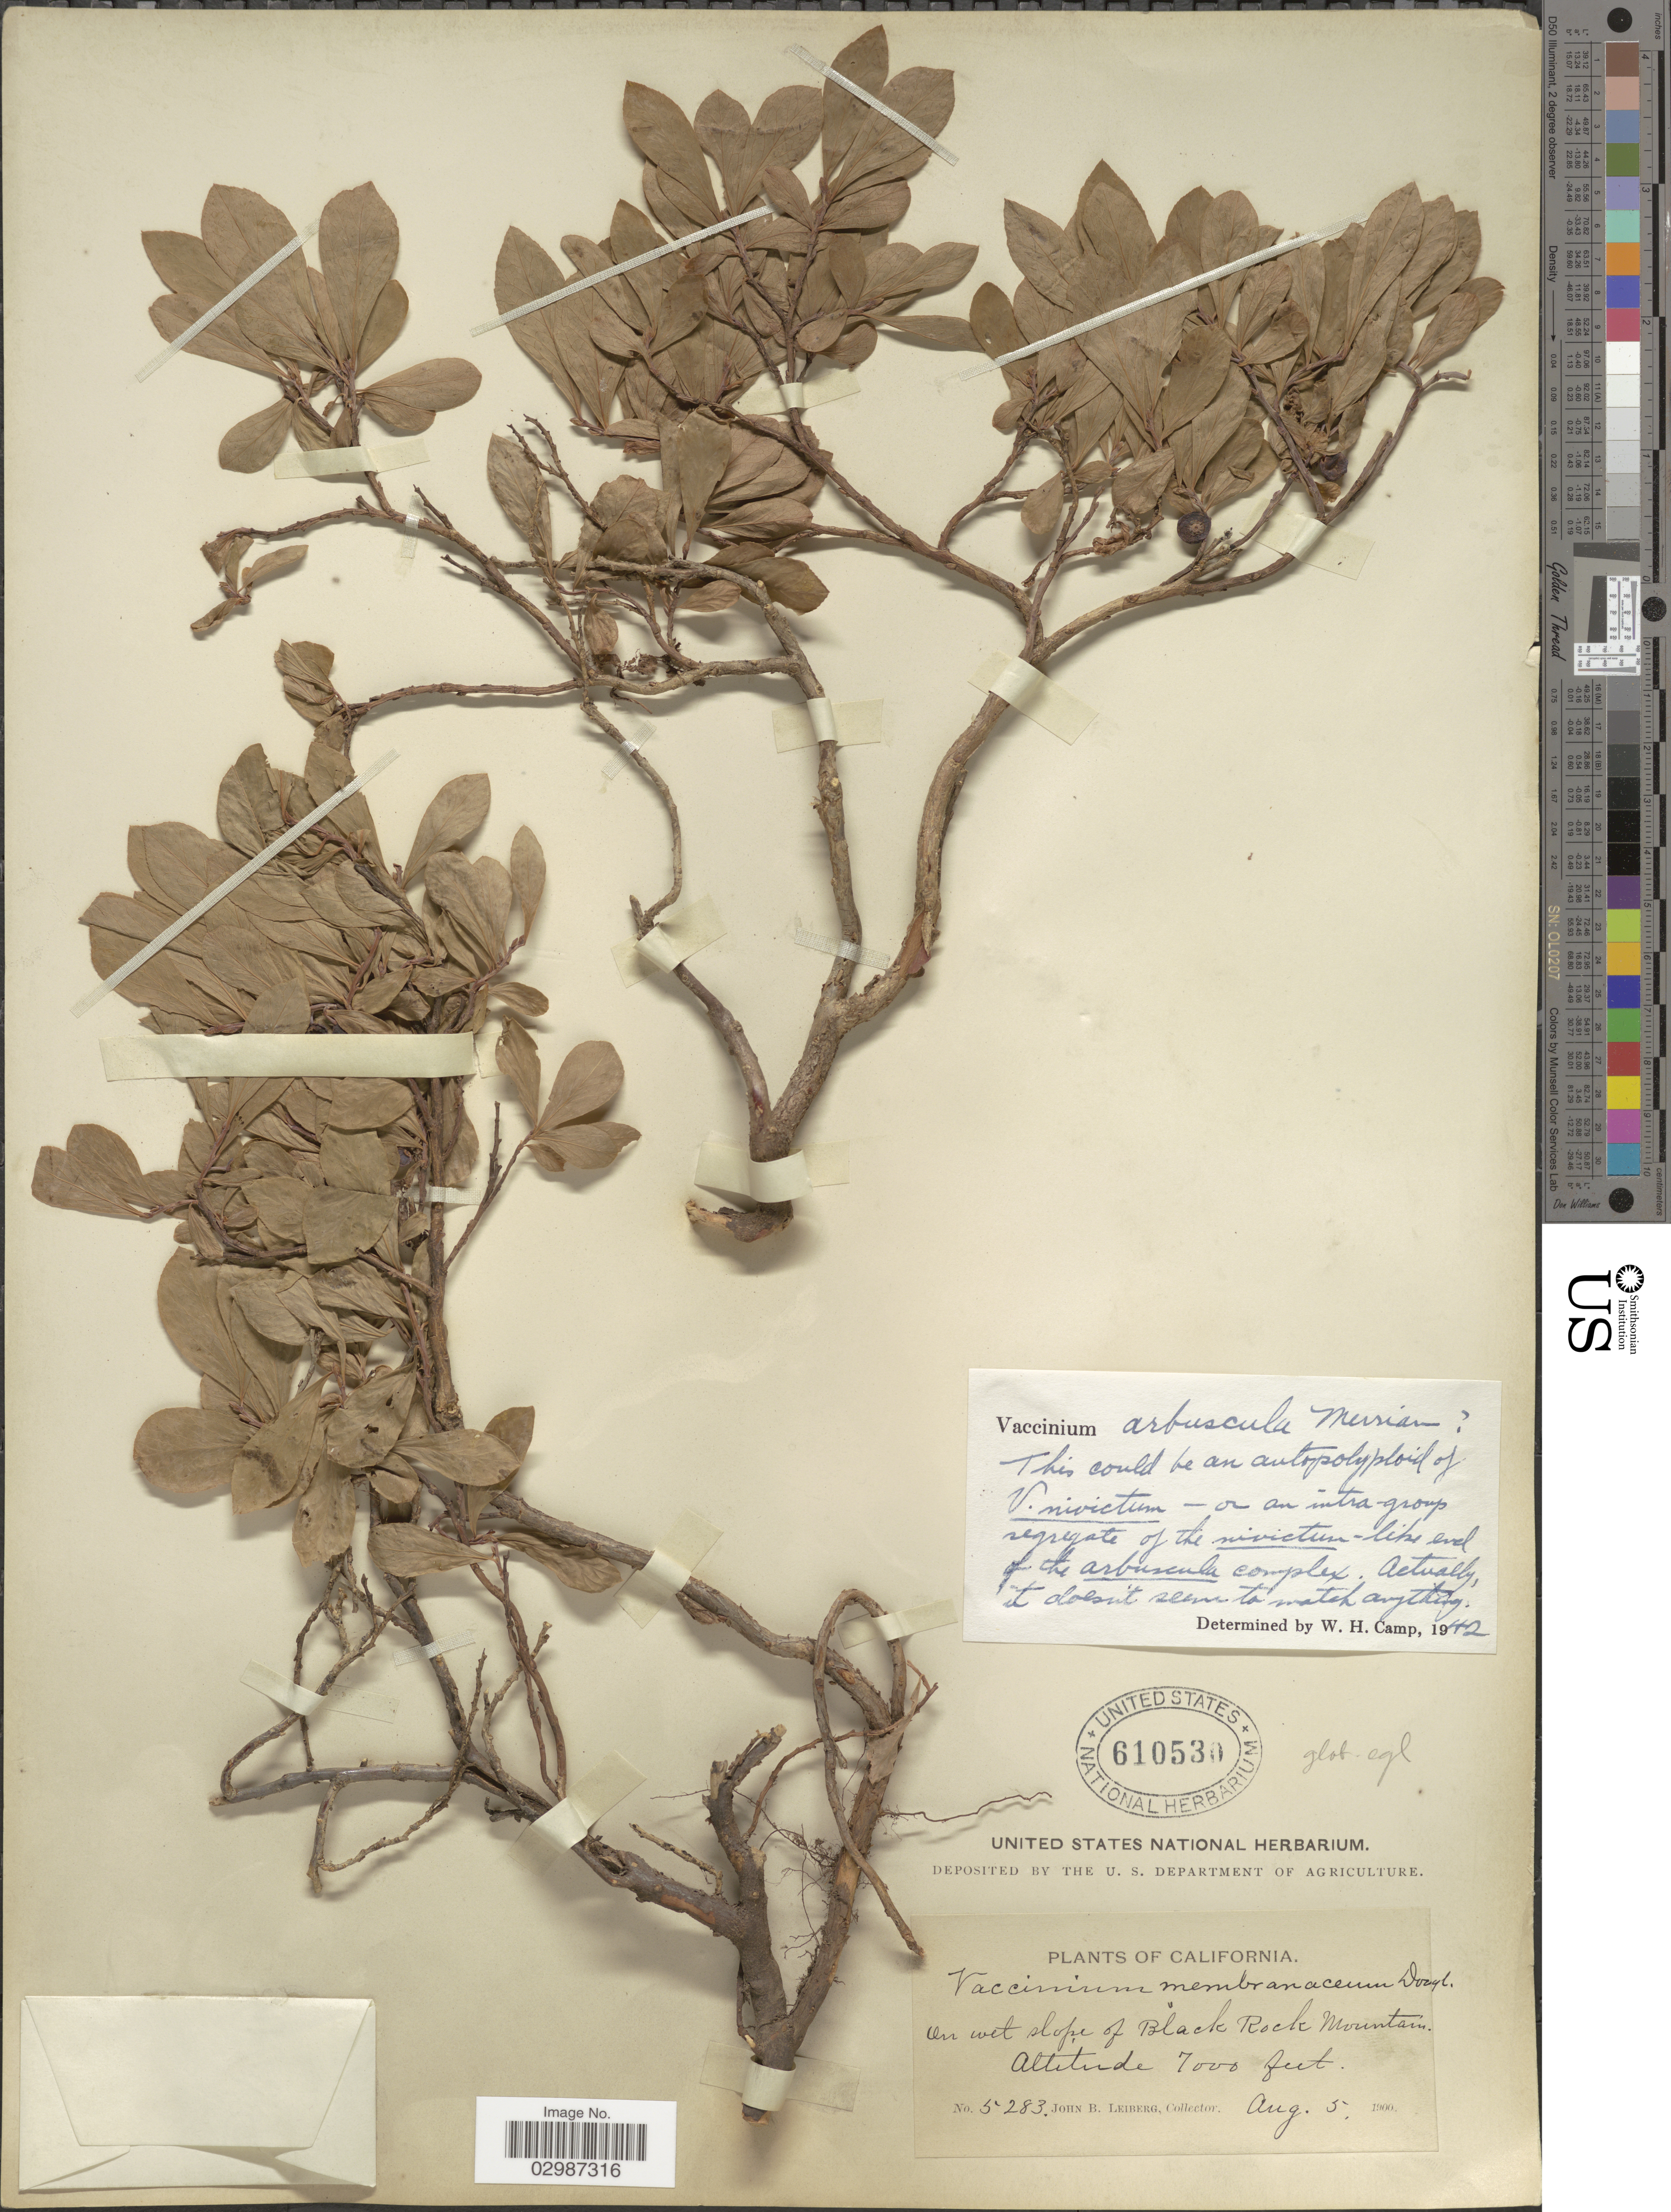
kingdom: Plantae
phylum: Tracheophyta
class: Magnoliopsida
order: Ericales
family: Ericaceae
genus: Vaccinium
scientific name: Vaccinium arbuscula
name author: (A. Gray) Merriam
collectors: J. B. Leiberg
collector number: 5283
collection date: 1900-08-05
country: United States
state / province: California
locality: On wet slope of Black Rock Mountain.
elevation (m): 2134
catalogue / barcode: US 610530